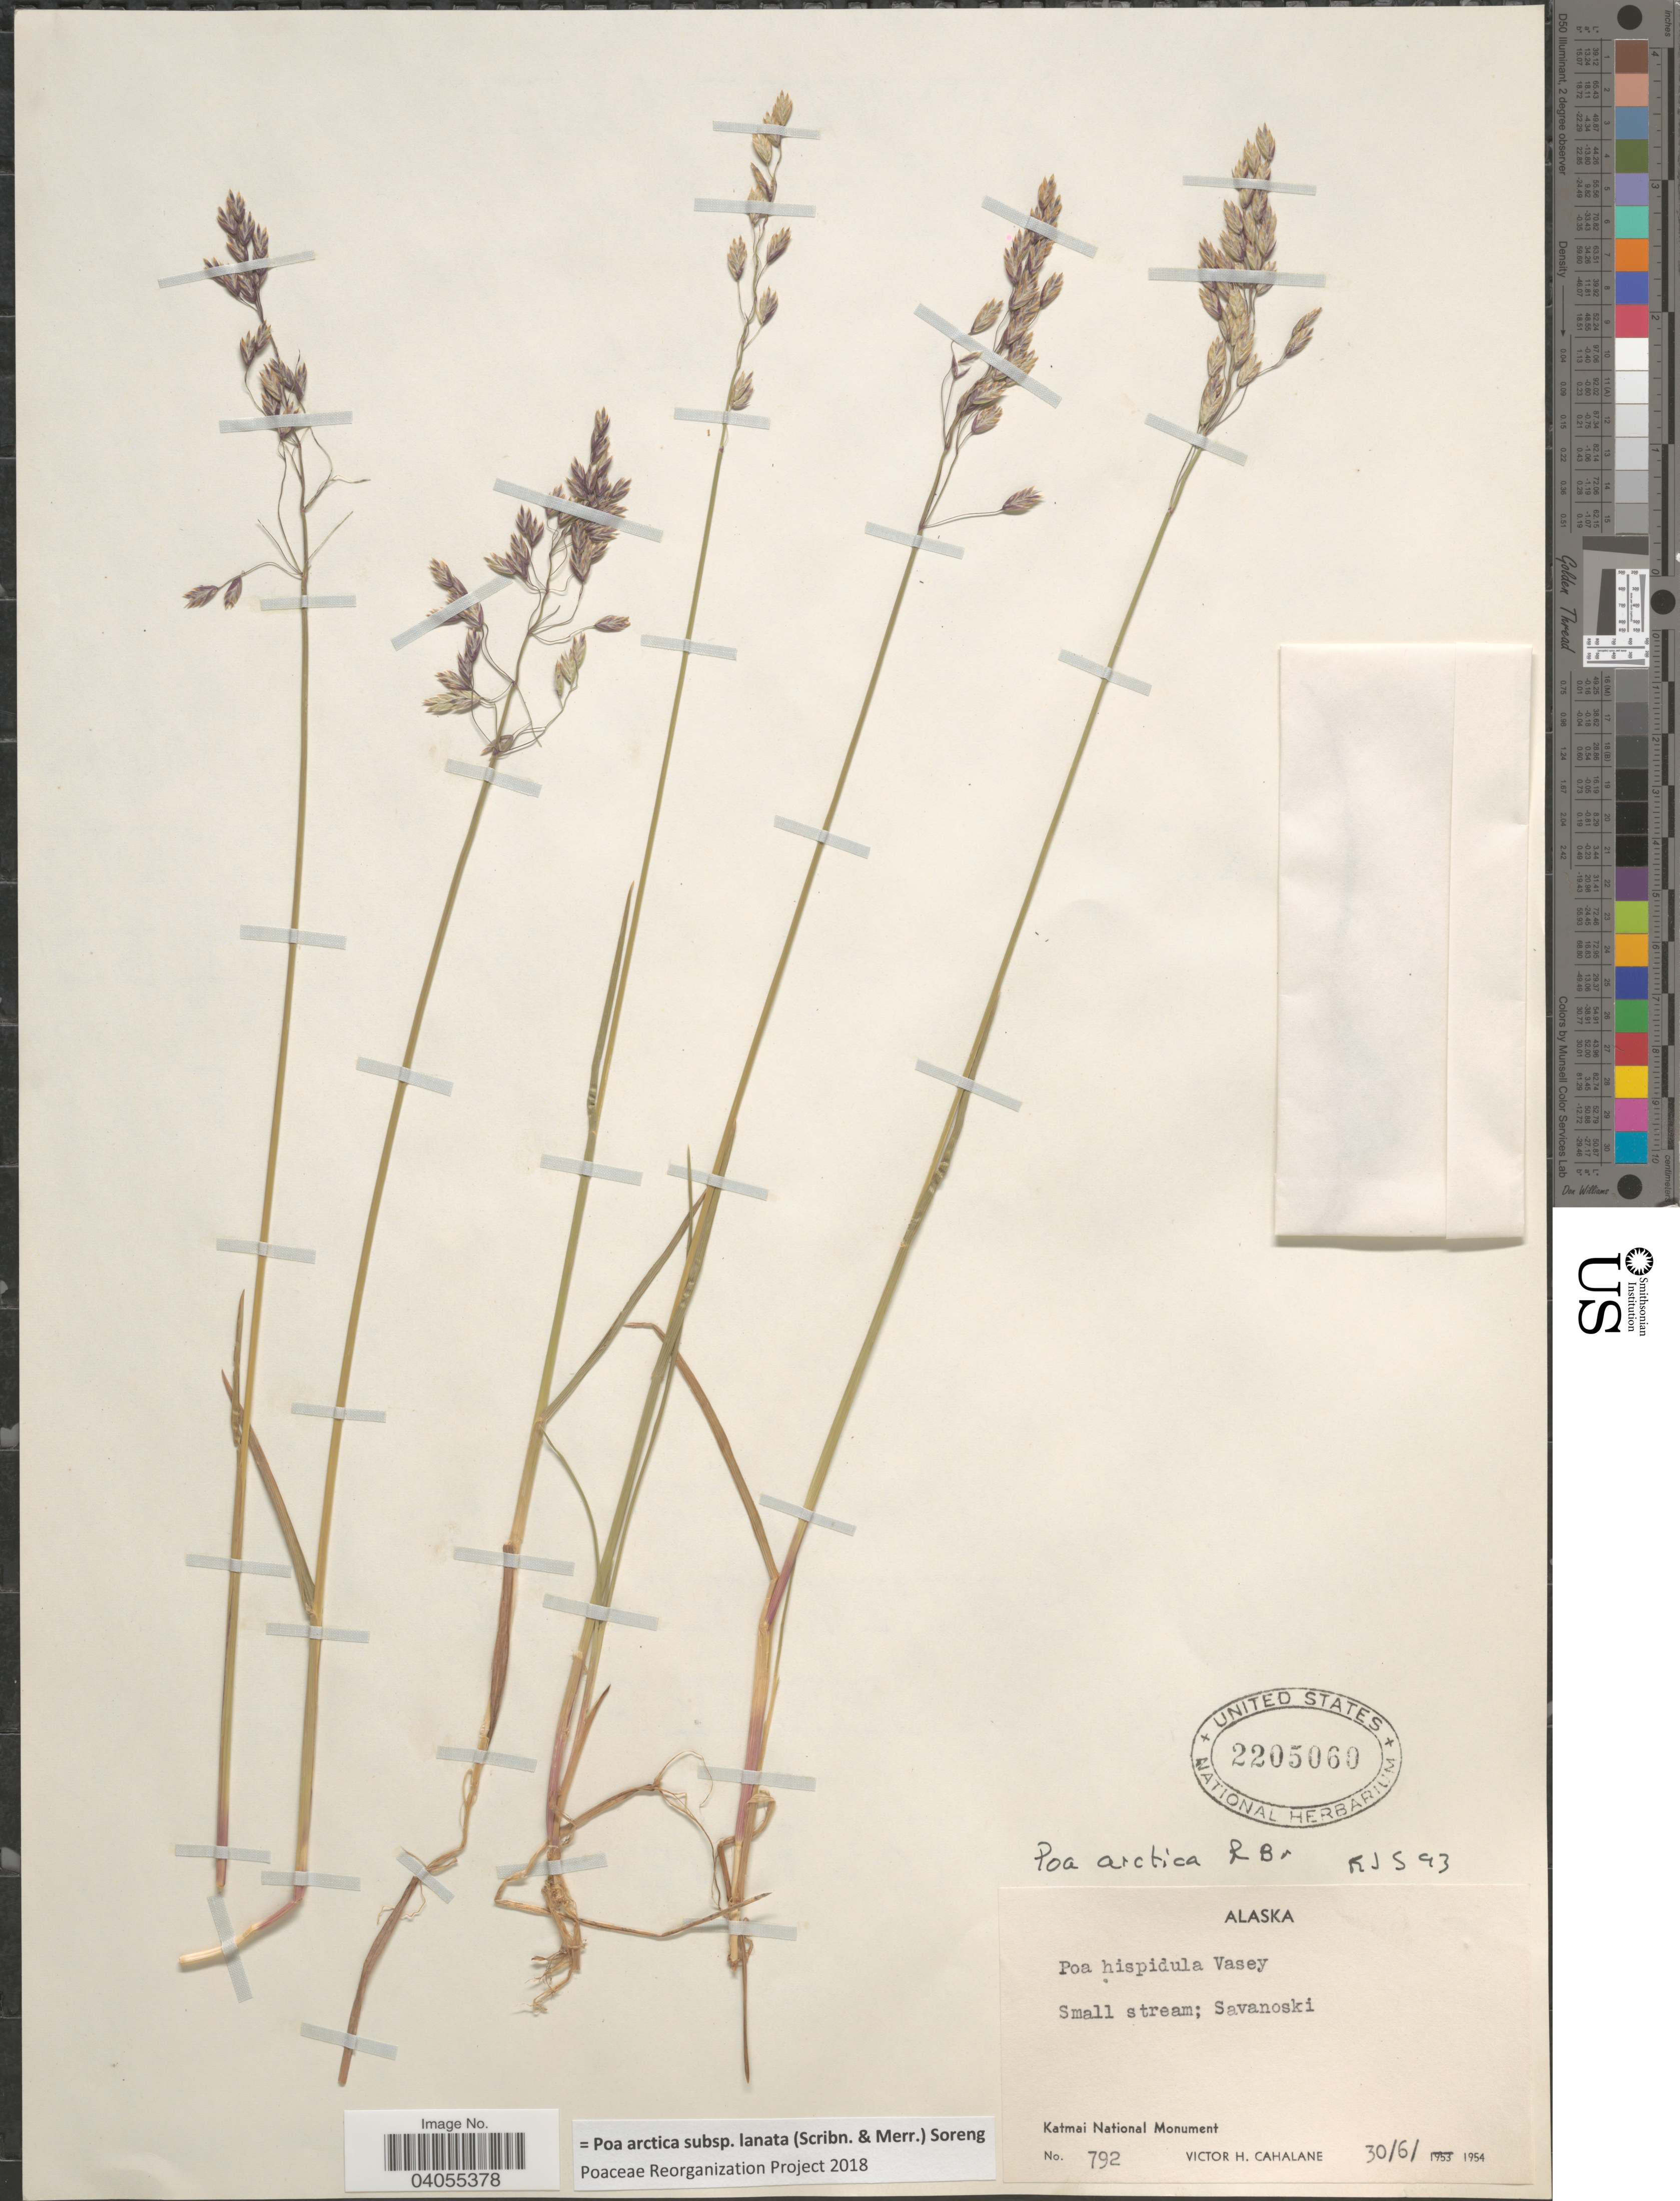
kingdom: Plantae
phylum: Tracheophyta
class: Liliopsida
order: Poales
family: Poaceae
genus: Poa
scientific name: Poa arctica subsp. lanata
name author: (Scribn. & Merr.) Soreng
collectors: V. Cahalane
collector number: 792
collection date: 1954-06-30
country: United States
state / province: Alaska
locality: Small stream; Savanoski. Katmai National Monument.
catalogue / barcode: US 2205060